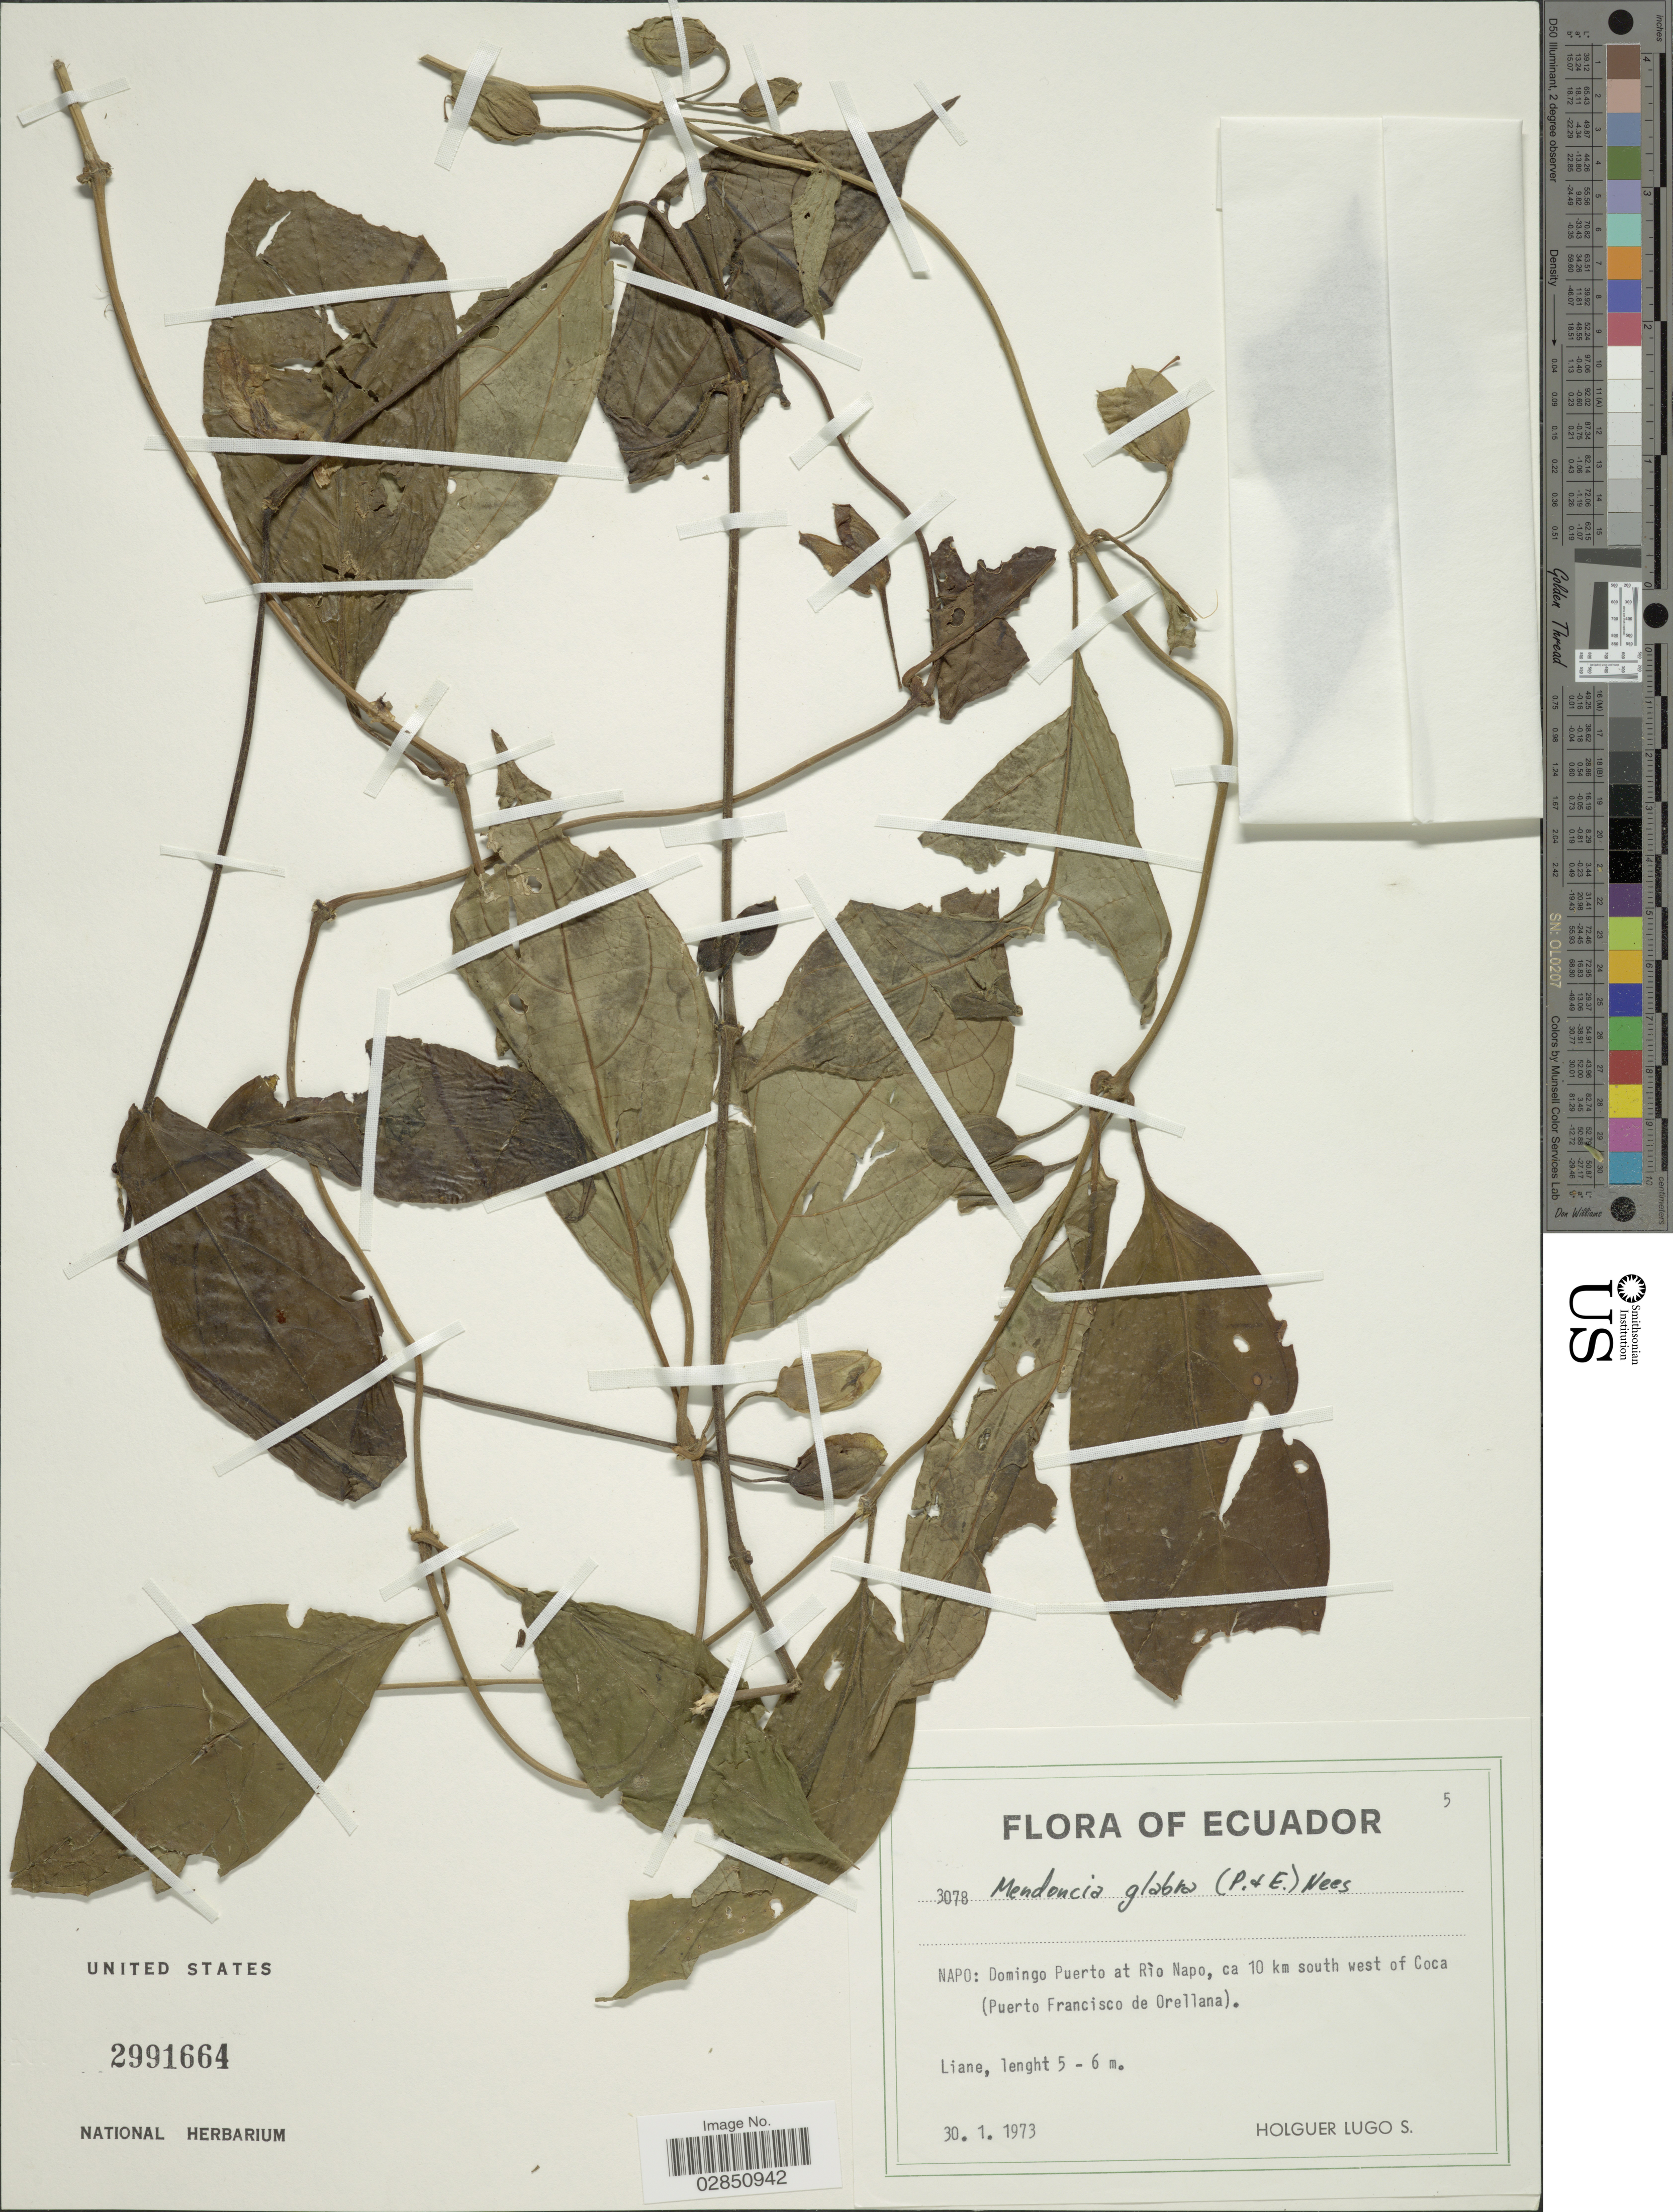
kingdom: Plantae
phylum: Tracheophyta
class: Magnoliopsida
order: Lamiales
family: Acanthaceae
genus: Mendoncia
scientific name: Mendoncia glabra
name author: (Poepp. & Endl.) Nees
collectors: H. Lugo S.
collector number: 3078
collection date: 1973-01-30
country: Ecuador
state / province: Napo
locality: Domingo Puerto at Río Napo, ca 10 km south west of Coca (Puerto Francisco de Orellana).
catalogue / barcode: US 2991664